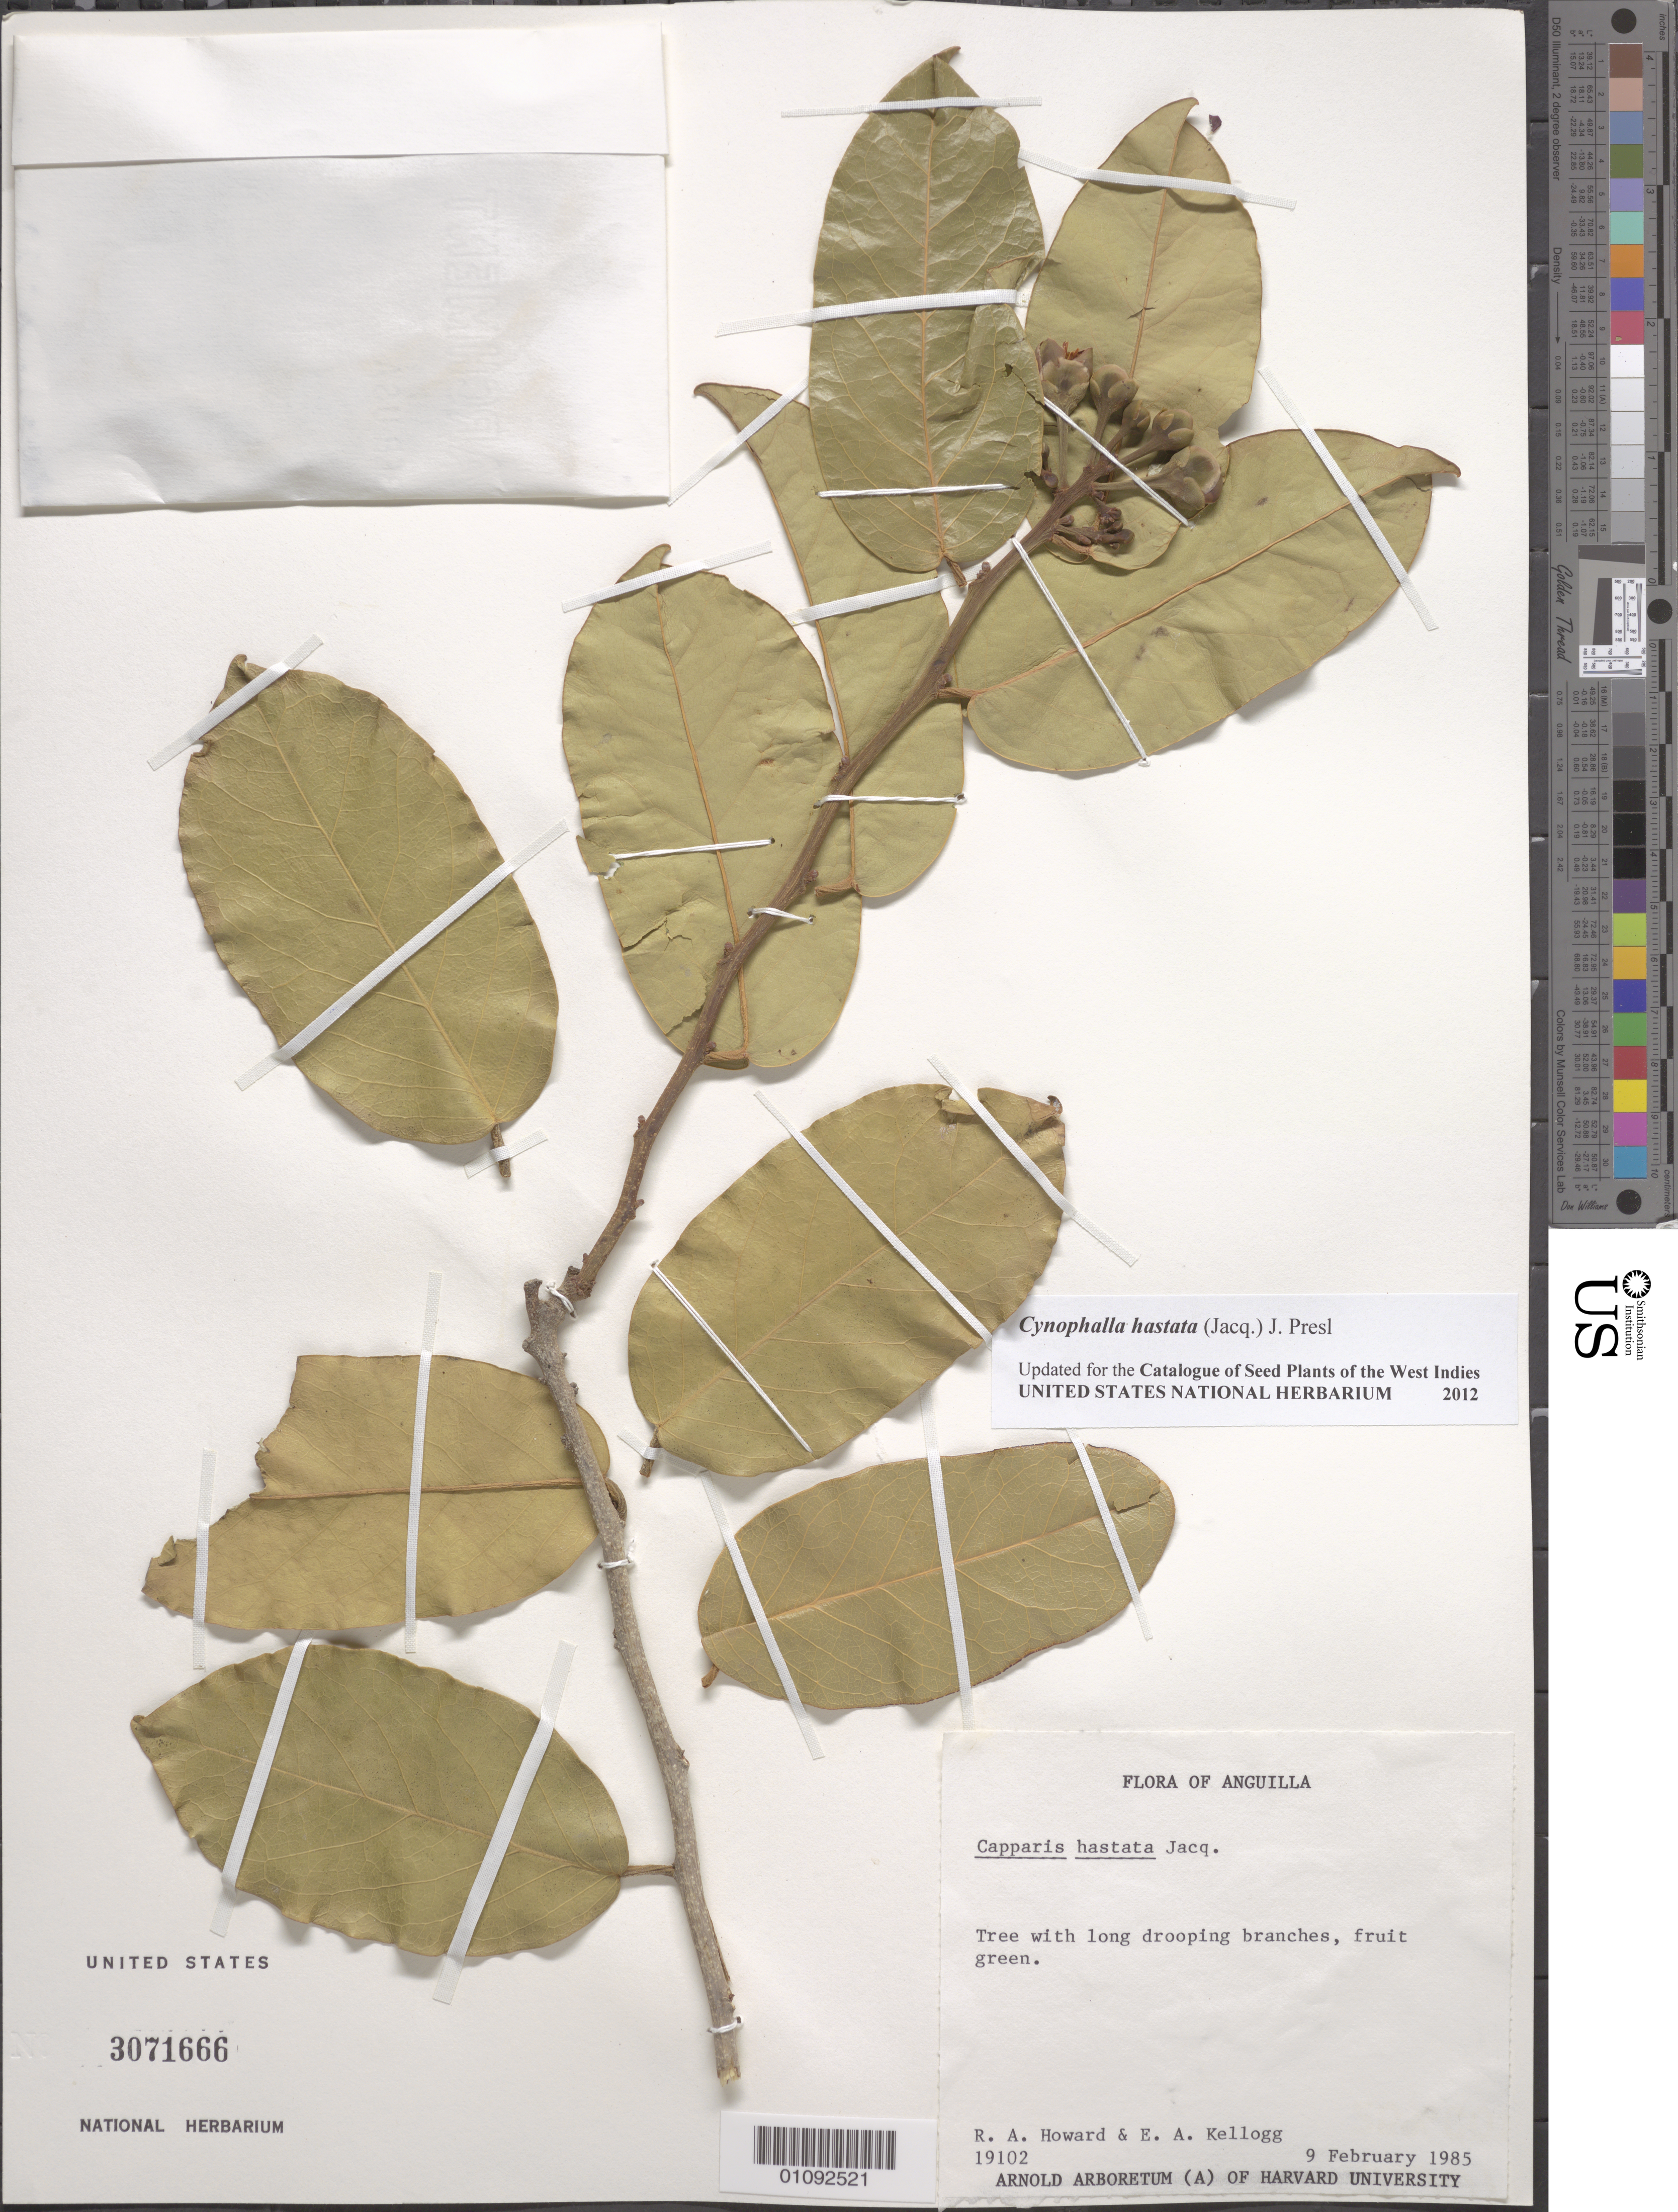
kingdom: Plantae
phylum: Tracheophyta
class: Magnoliopsida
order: Brassicales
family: Capparaceae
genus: Cynophalla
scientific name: Cynophalla hastata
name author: (Jacq.) J. Presl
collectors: R. A. Howard & E. A. Kellogg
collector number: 19102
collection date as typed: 09 Feb 1985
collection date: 1985-02-09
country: Anguilla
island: Anguilla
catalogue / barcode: US 3071666